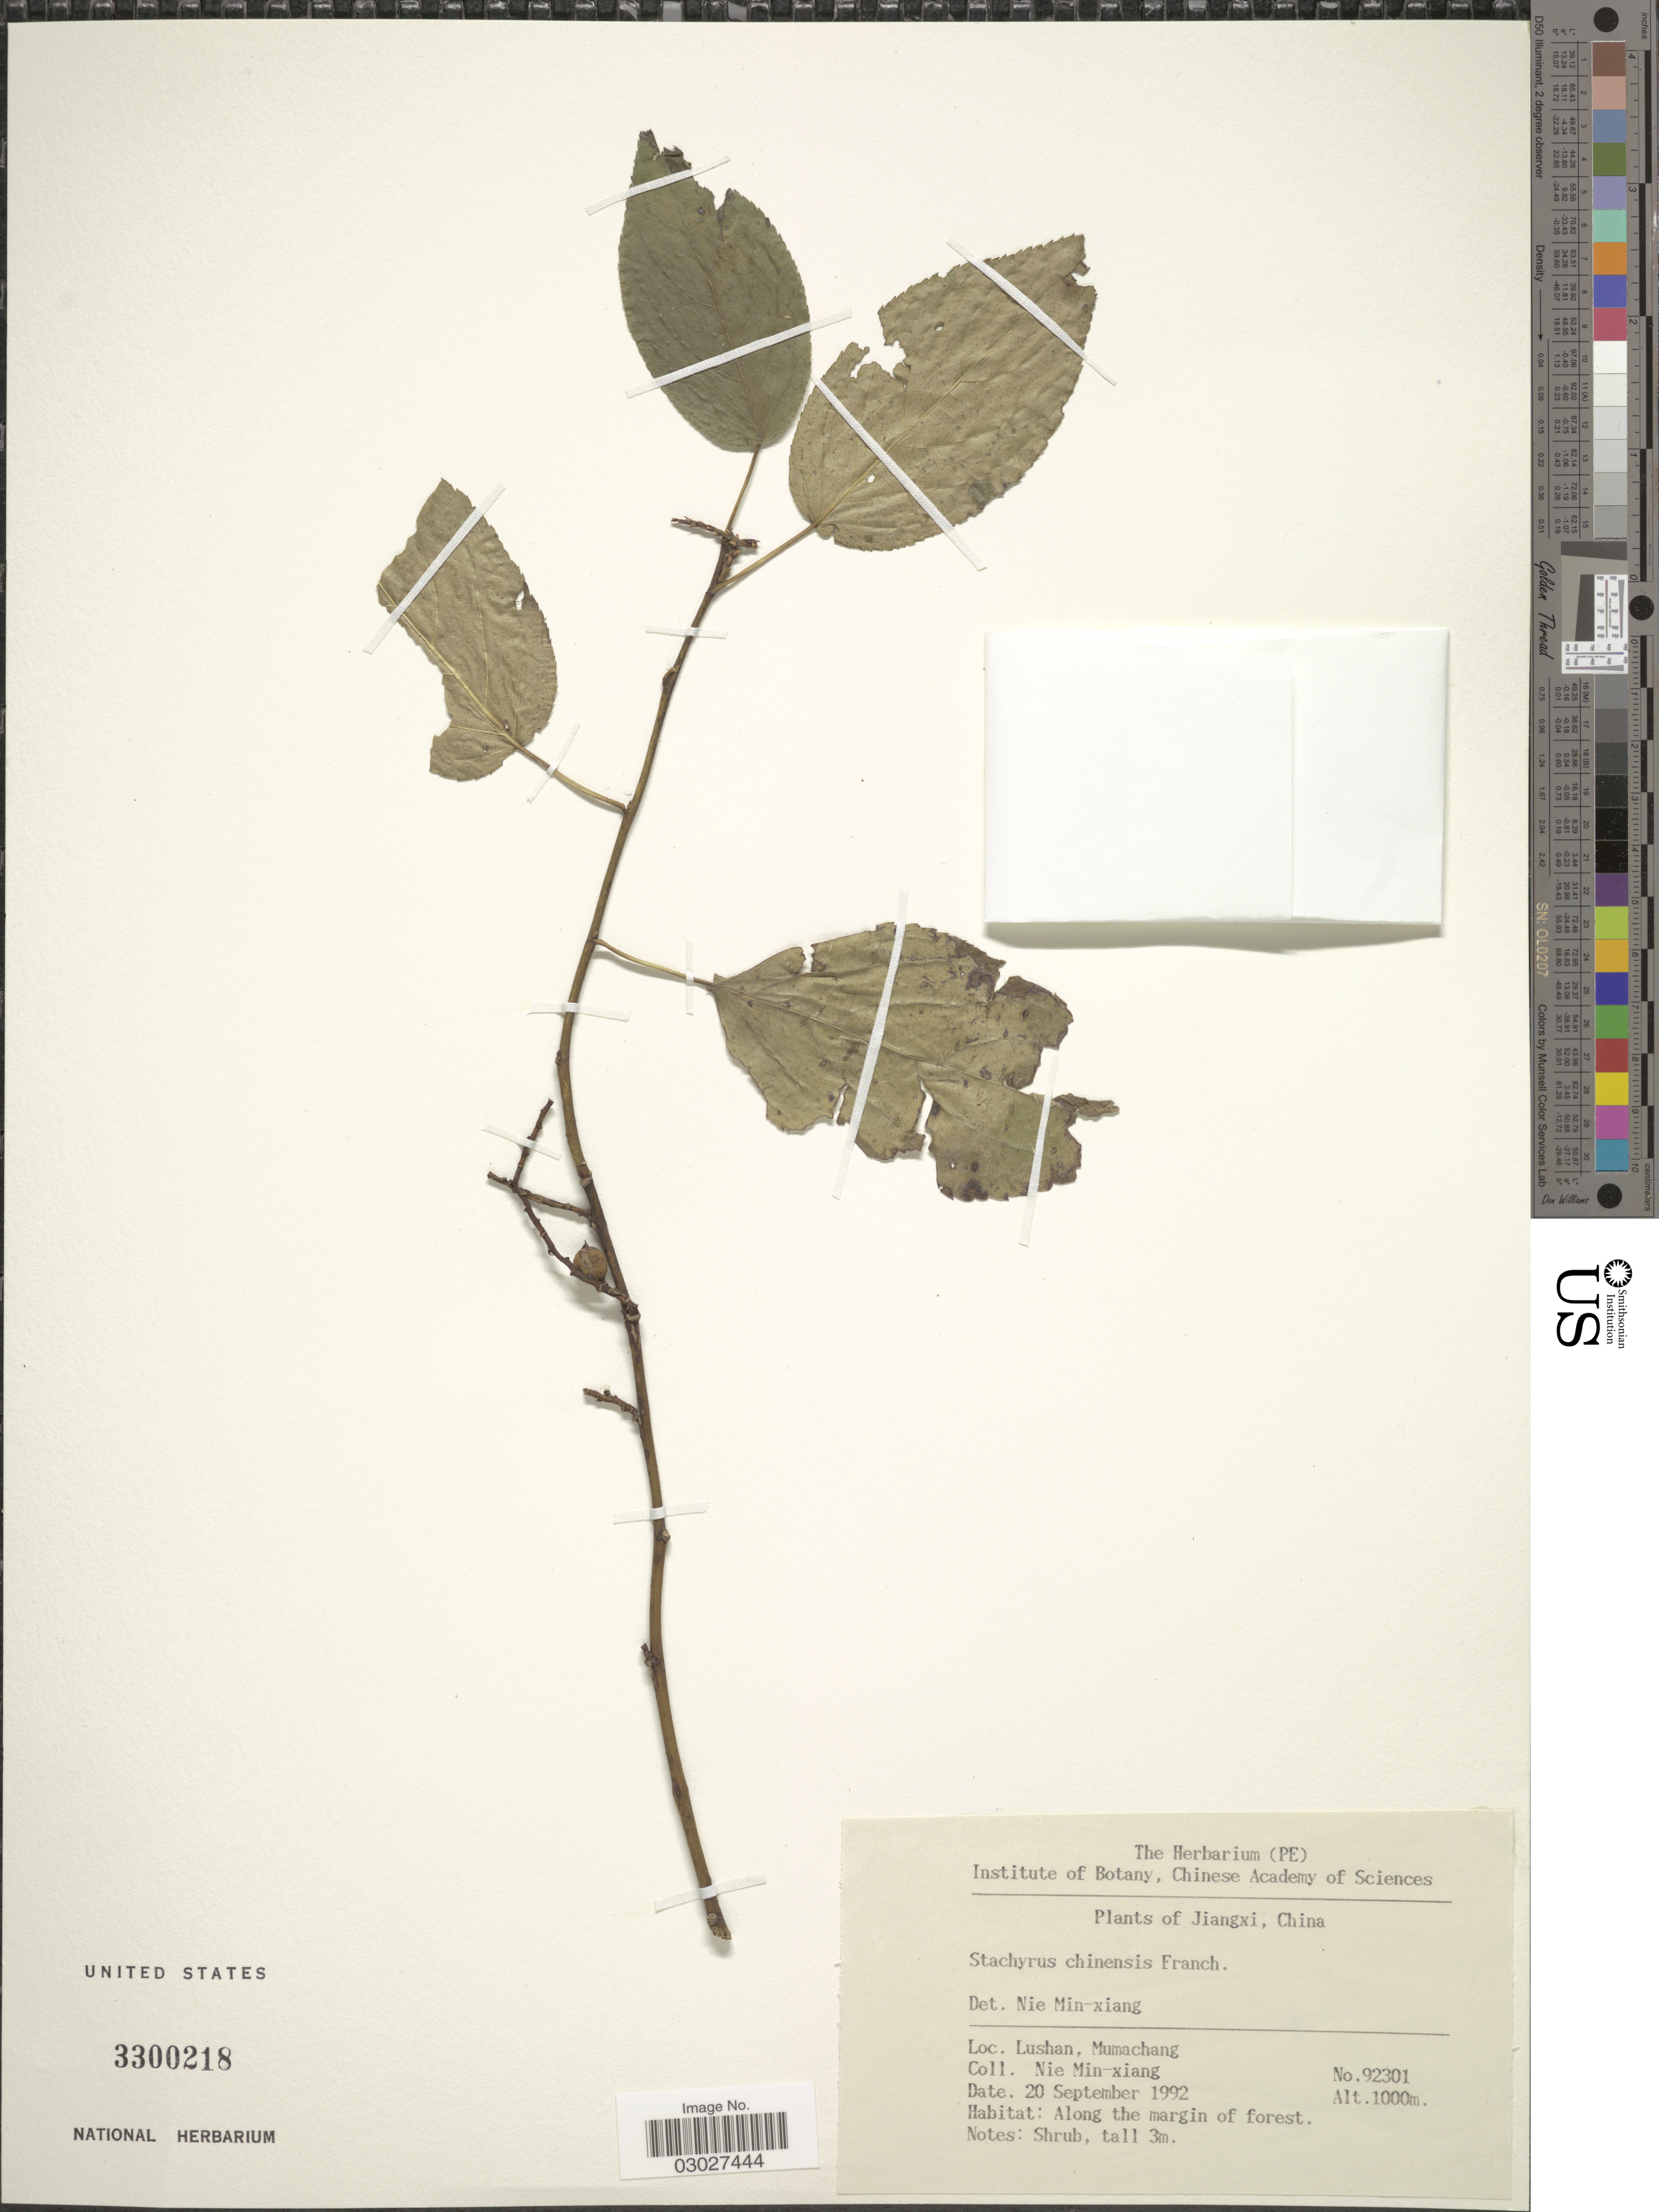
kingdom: Plantae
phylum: Tracheophyta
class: Magnoliopsida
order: Crossosomatales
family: Stachyuraceae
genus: Stachyurus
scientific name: Stachyurus chinensis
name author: Franch.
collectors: M. Nie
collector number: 92301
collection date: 1992-09-20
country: China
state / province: Jiangxi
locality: Lushan, Mumachang.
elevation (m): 1000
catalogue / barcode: US 3300218